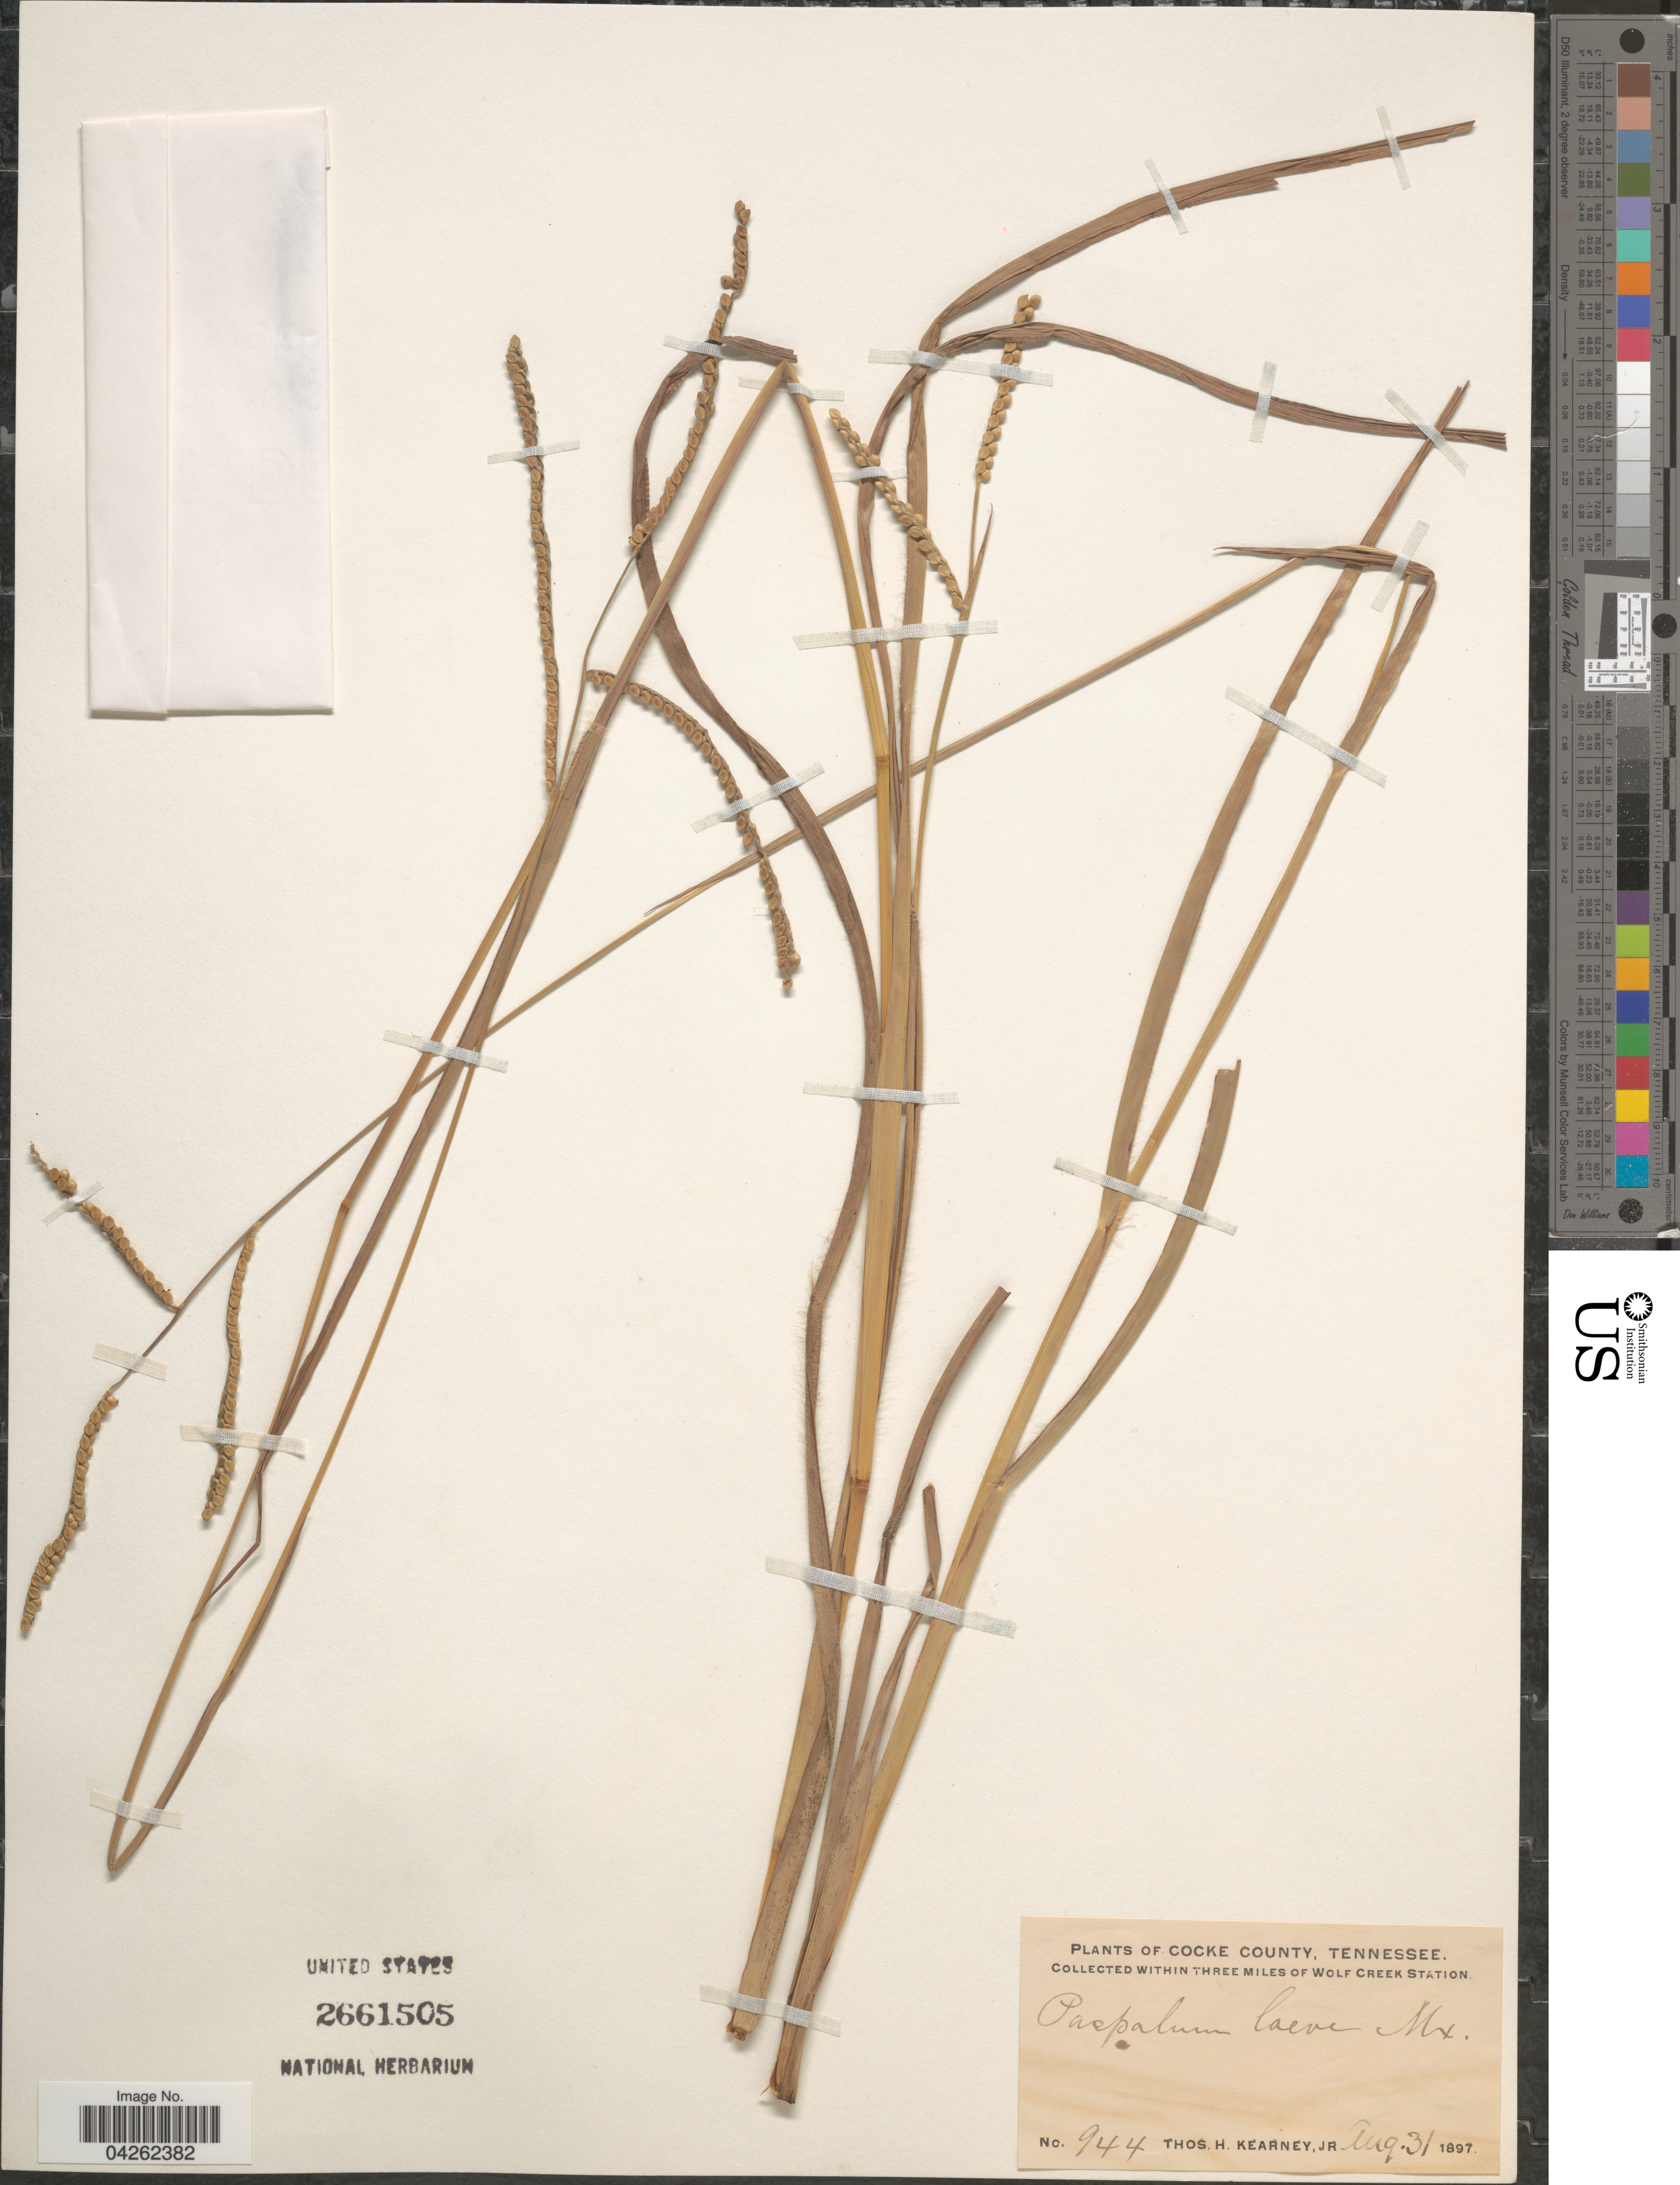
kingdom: Plantae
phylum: Tracheophyta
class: Liliopsida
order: Poales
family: Poaceae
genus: Paspalum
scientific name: Paspalum laeve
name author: Michx.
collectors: T. H. Kearney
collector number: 944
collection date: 1897-08-31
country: United States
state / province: Tennessee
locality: Cocke County. Within three miles of Wolf Creek Station.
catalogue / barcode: US 2661505